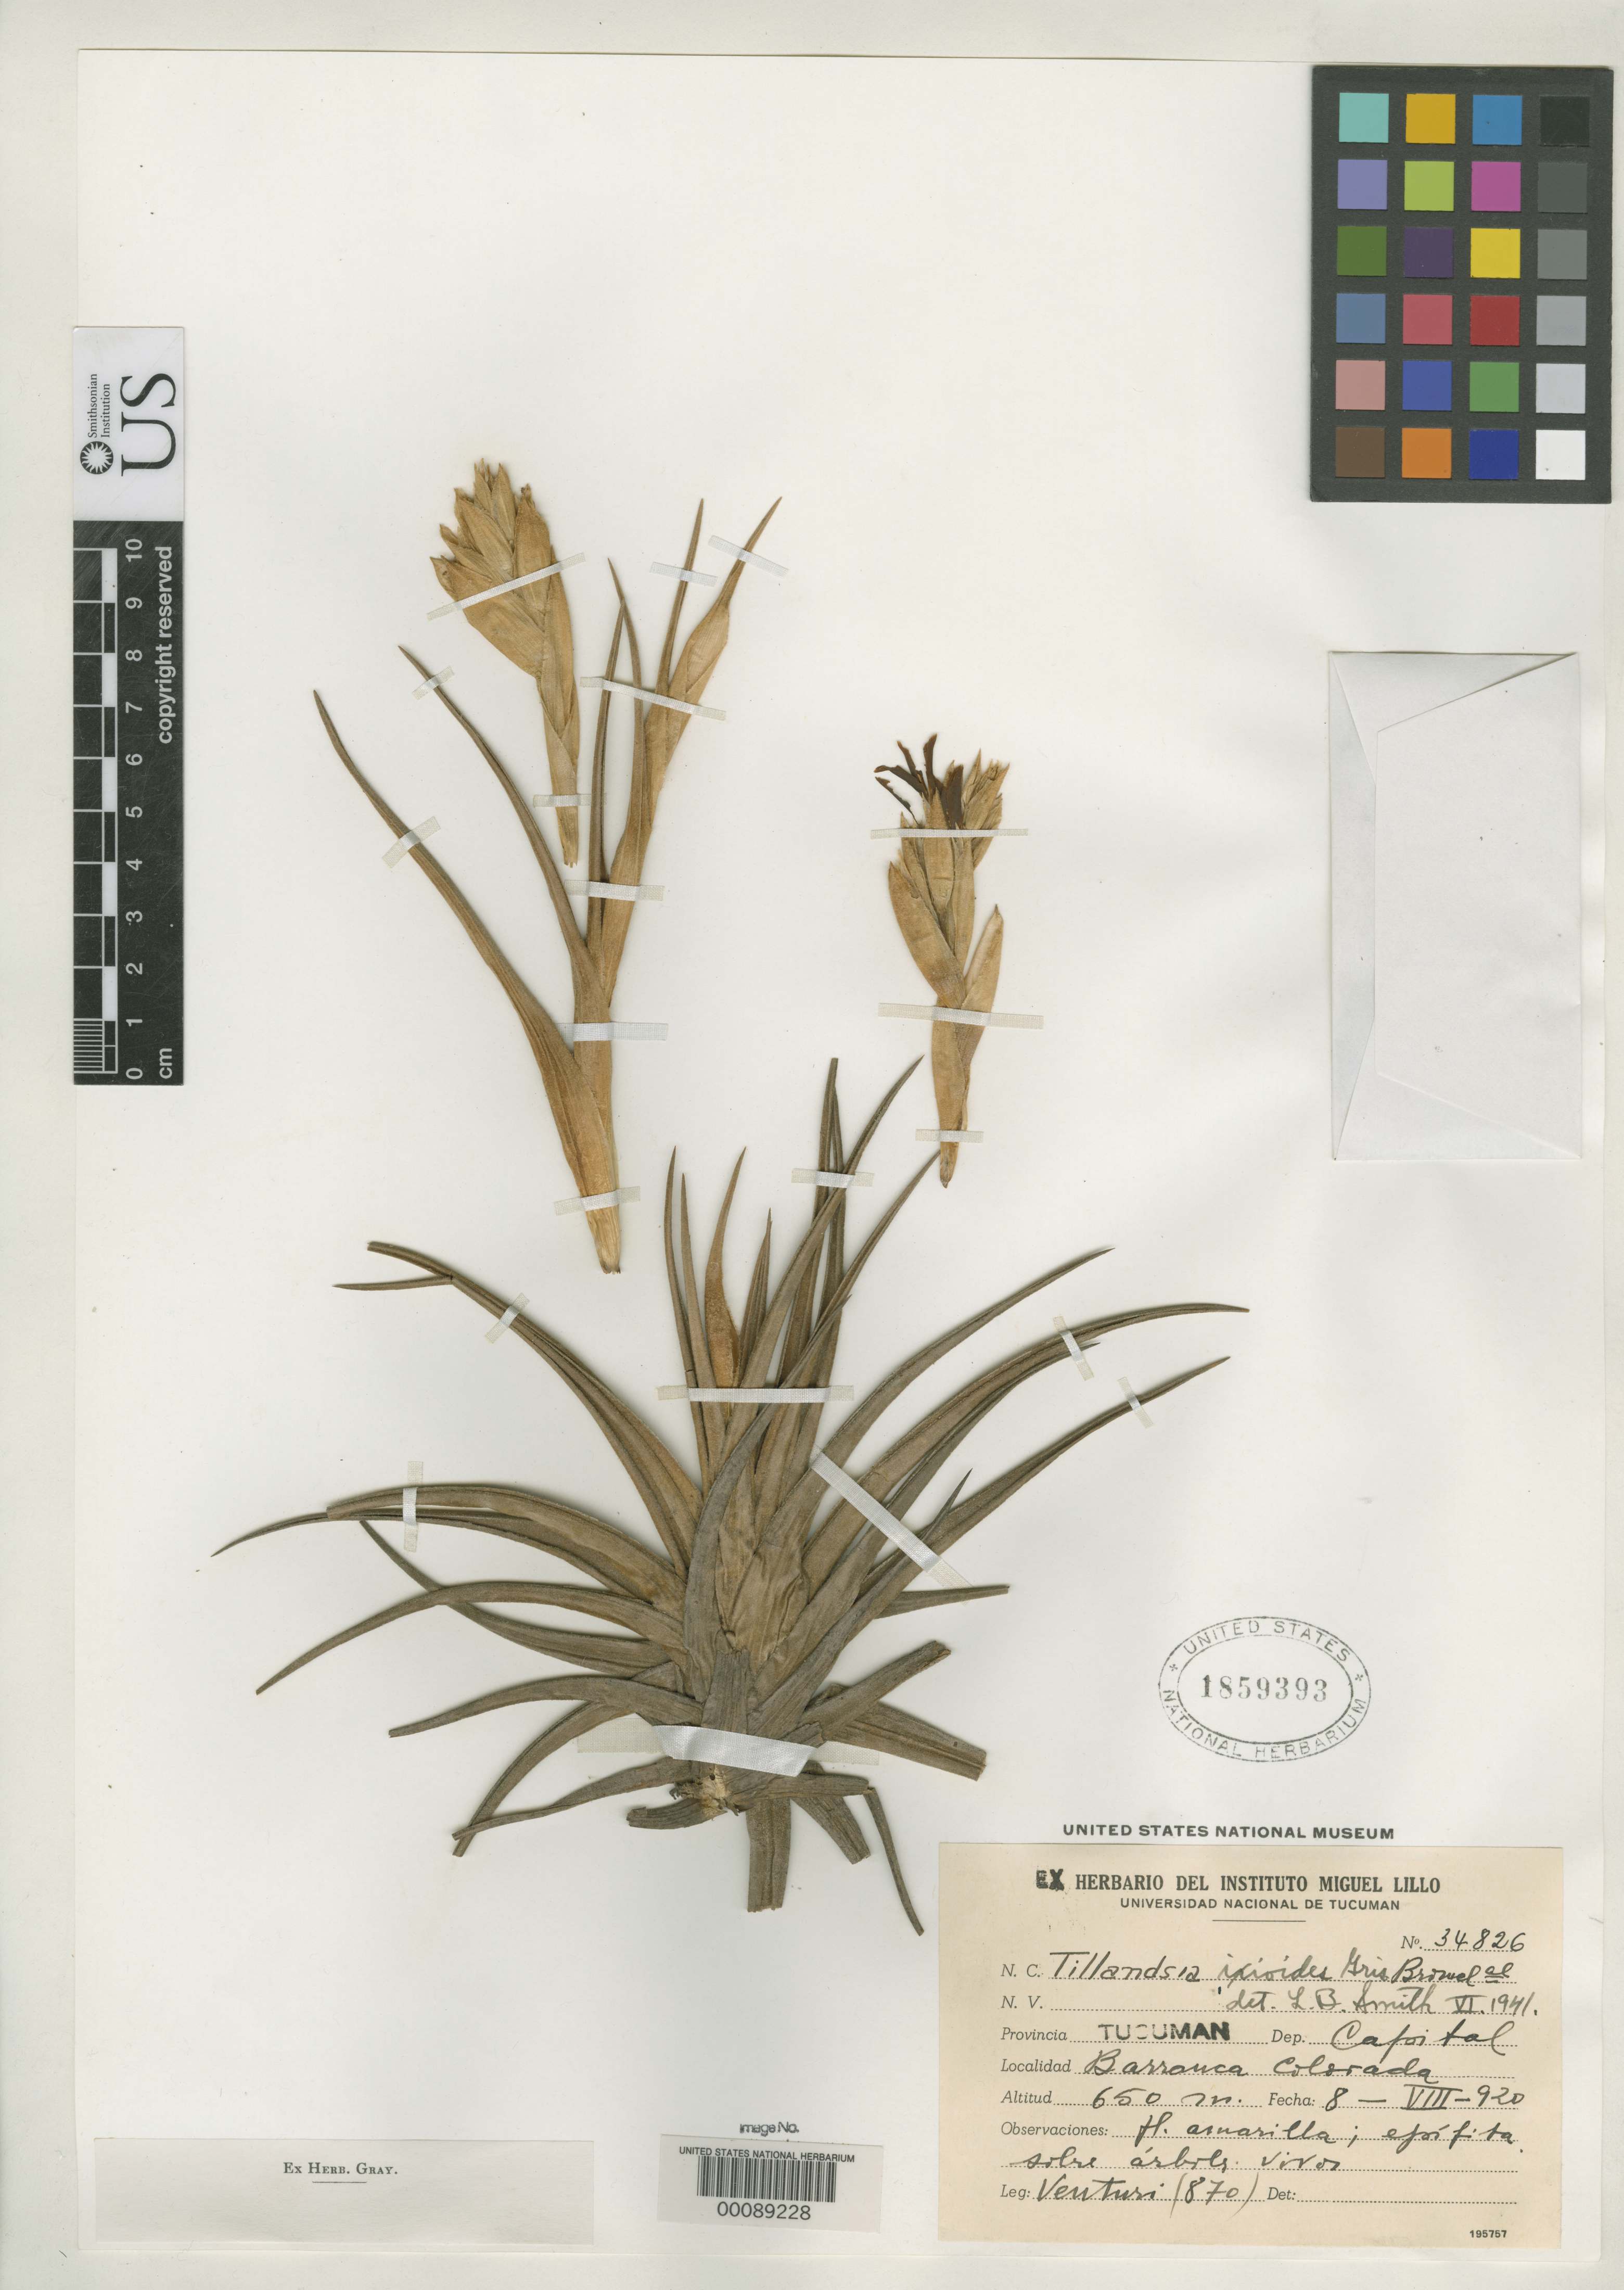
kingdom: Plantae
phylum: Tracheophyta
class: Liliopsida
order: Poales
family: Bromeliaceae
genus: Tillandsia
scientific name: Tillandsia ixioides var. occidentalis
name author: A. Cast.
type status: Isotype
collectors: S. Venturi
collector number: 870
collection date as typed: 08 Aug 1920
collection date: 1920-08-08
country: Argentina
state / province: Tucumán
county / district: Capital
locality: Barranca Colorado.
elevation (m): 650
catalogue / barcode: US 1859393